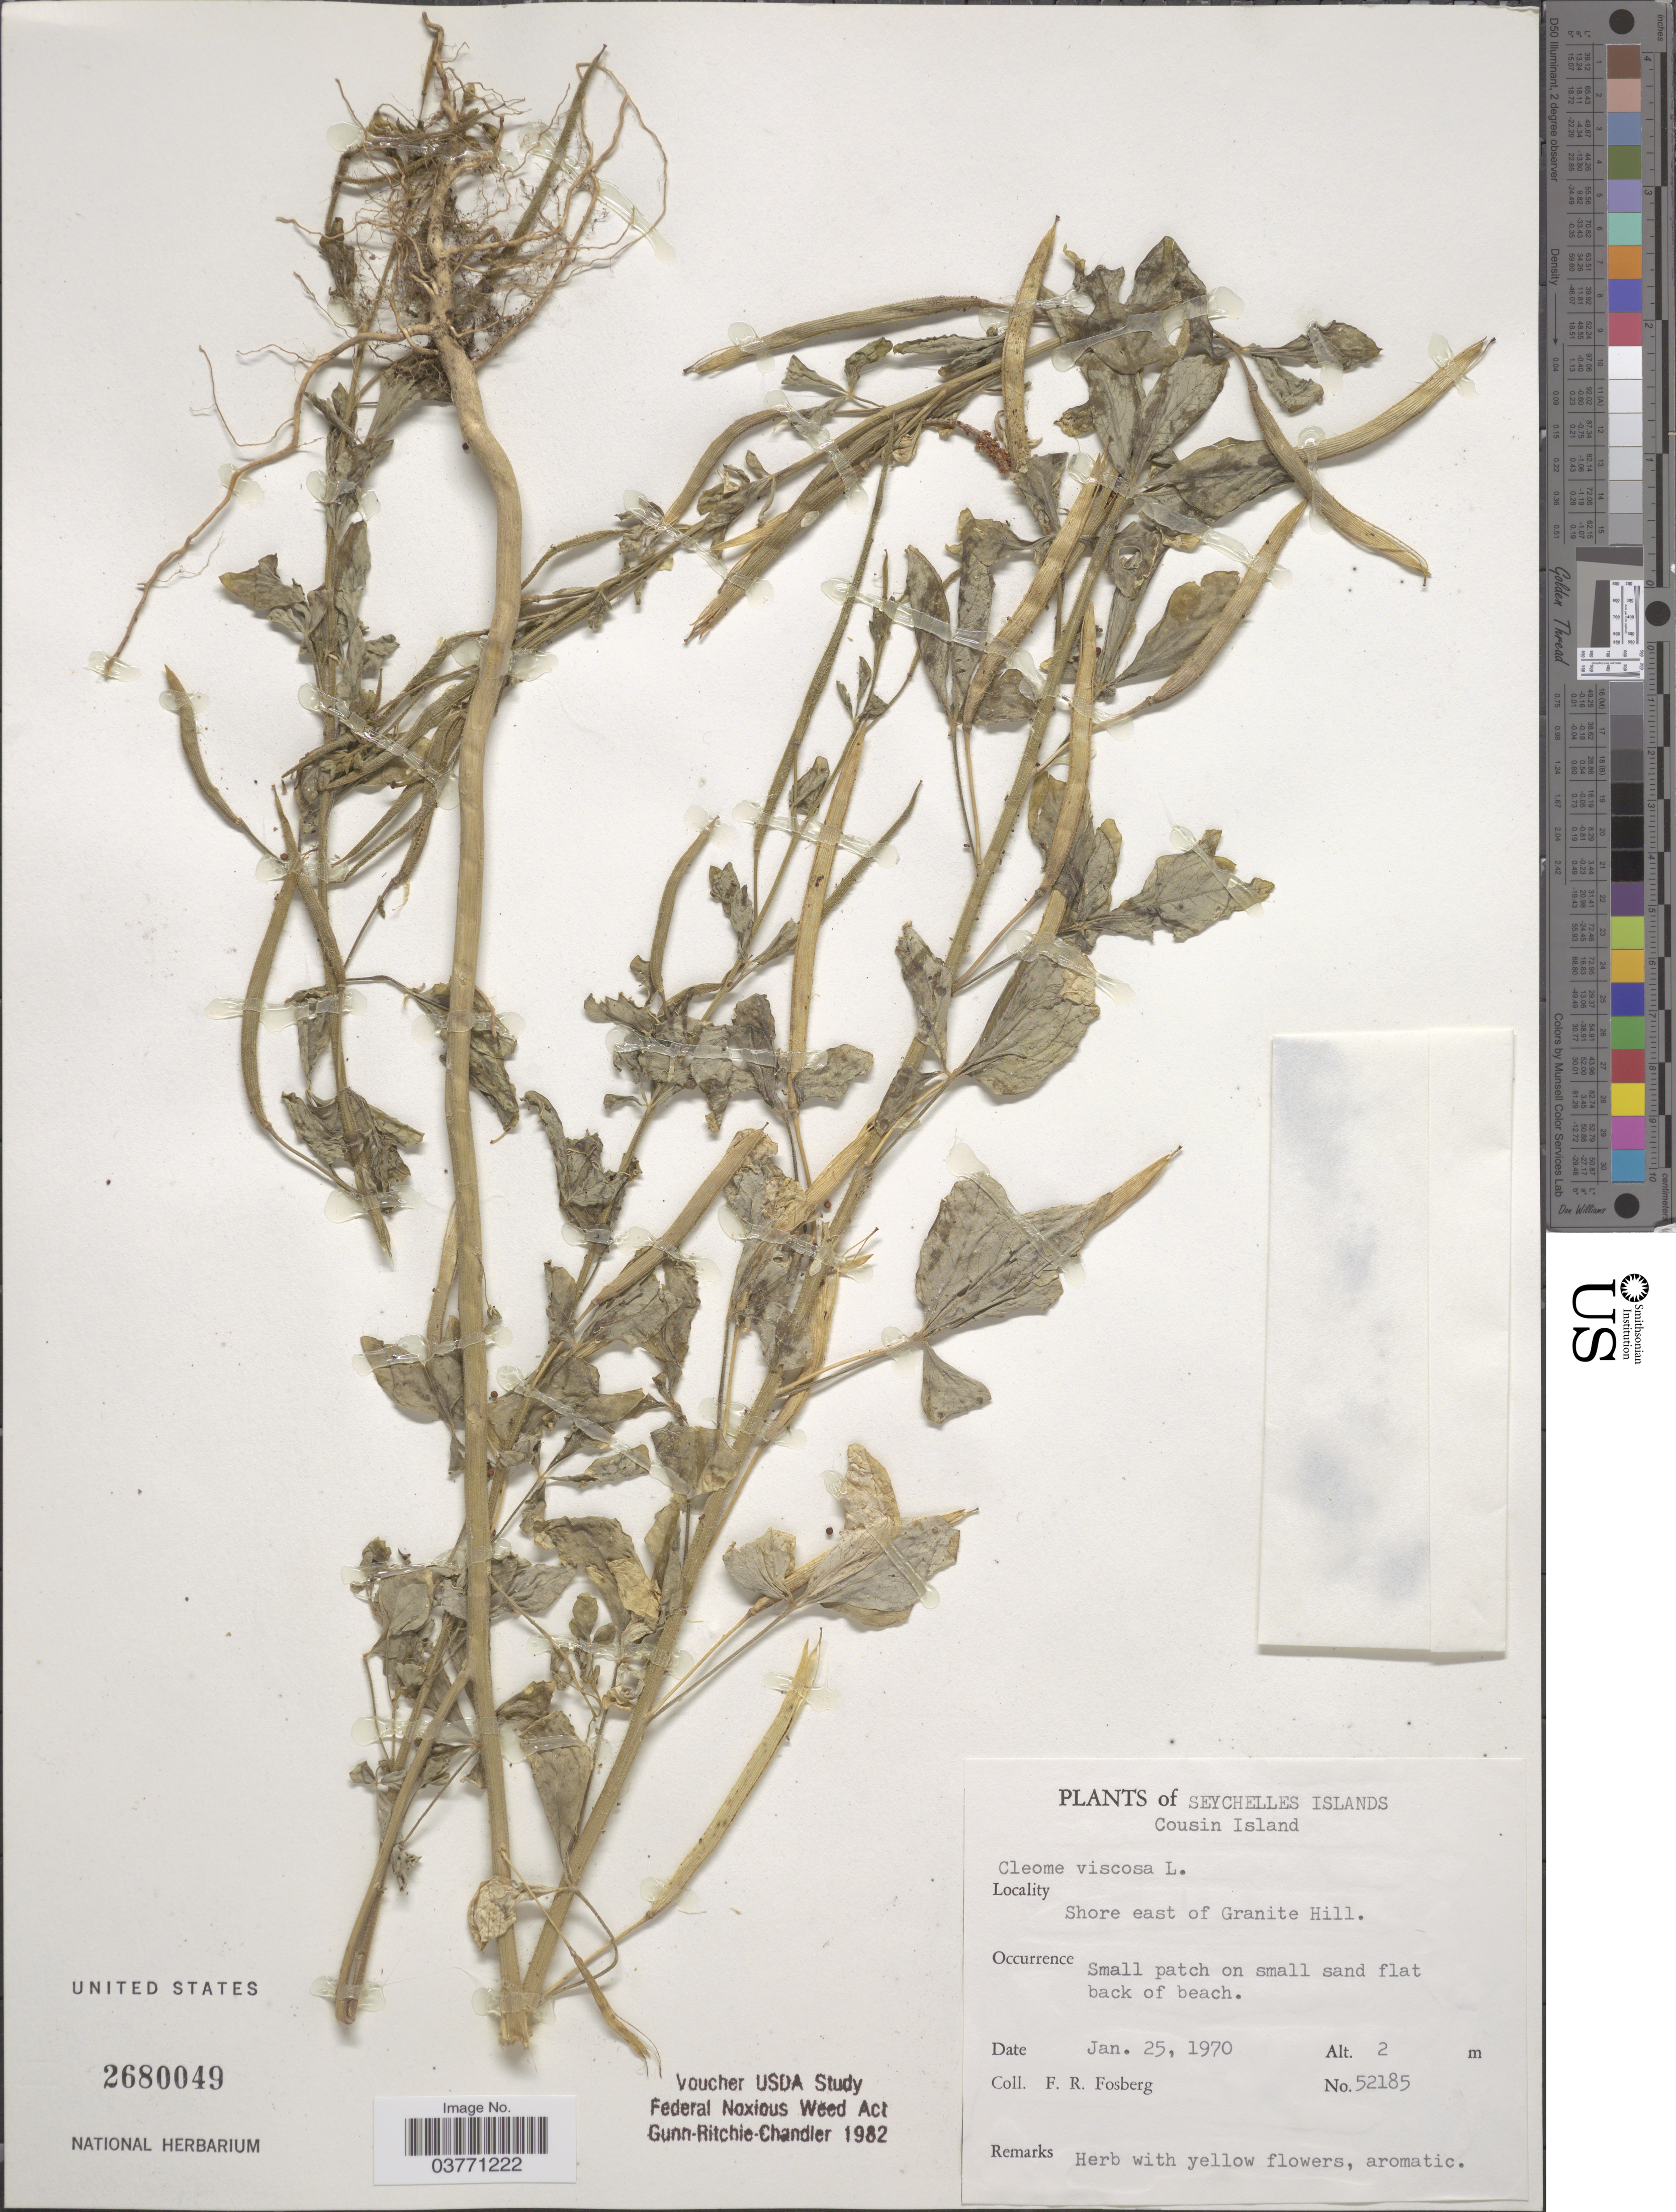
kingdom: Plantae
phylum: Tracheophyta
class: Magnoliopsida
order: Brassicales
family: Cleomaceae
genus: Arivela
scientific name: Arivela viscosa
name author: (L.) Raf.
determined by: Strong, M. T., (US), Smithsonian Institution - National Museum of Natural History (UNITED STATES)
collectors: F. R. Fosberg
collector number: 52185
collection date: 1970-01-25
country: Seychelles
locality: Cousin Island. Shore east of Granite Hill.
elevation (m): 2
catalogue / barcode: US 2680049